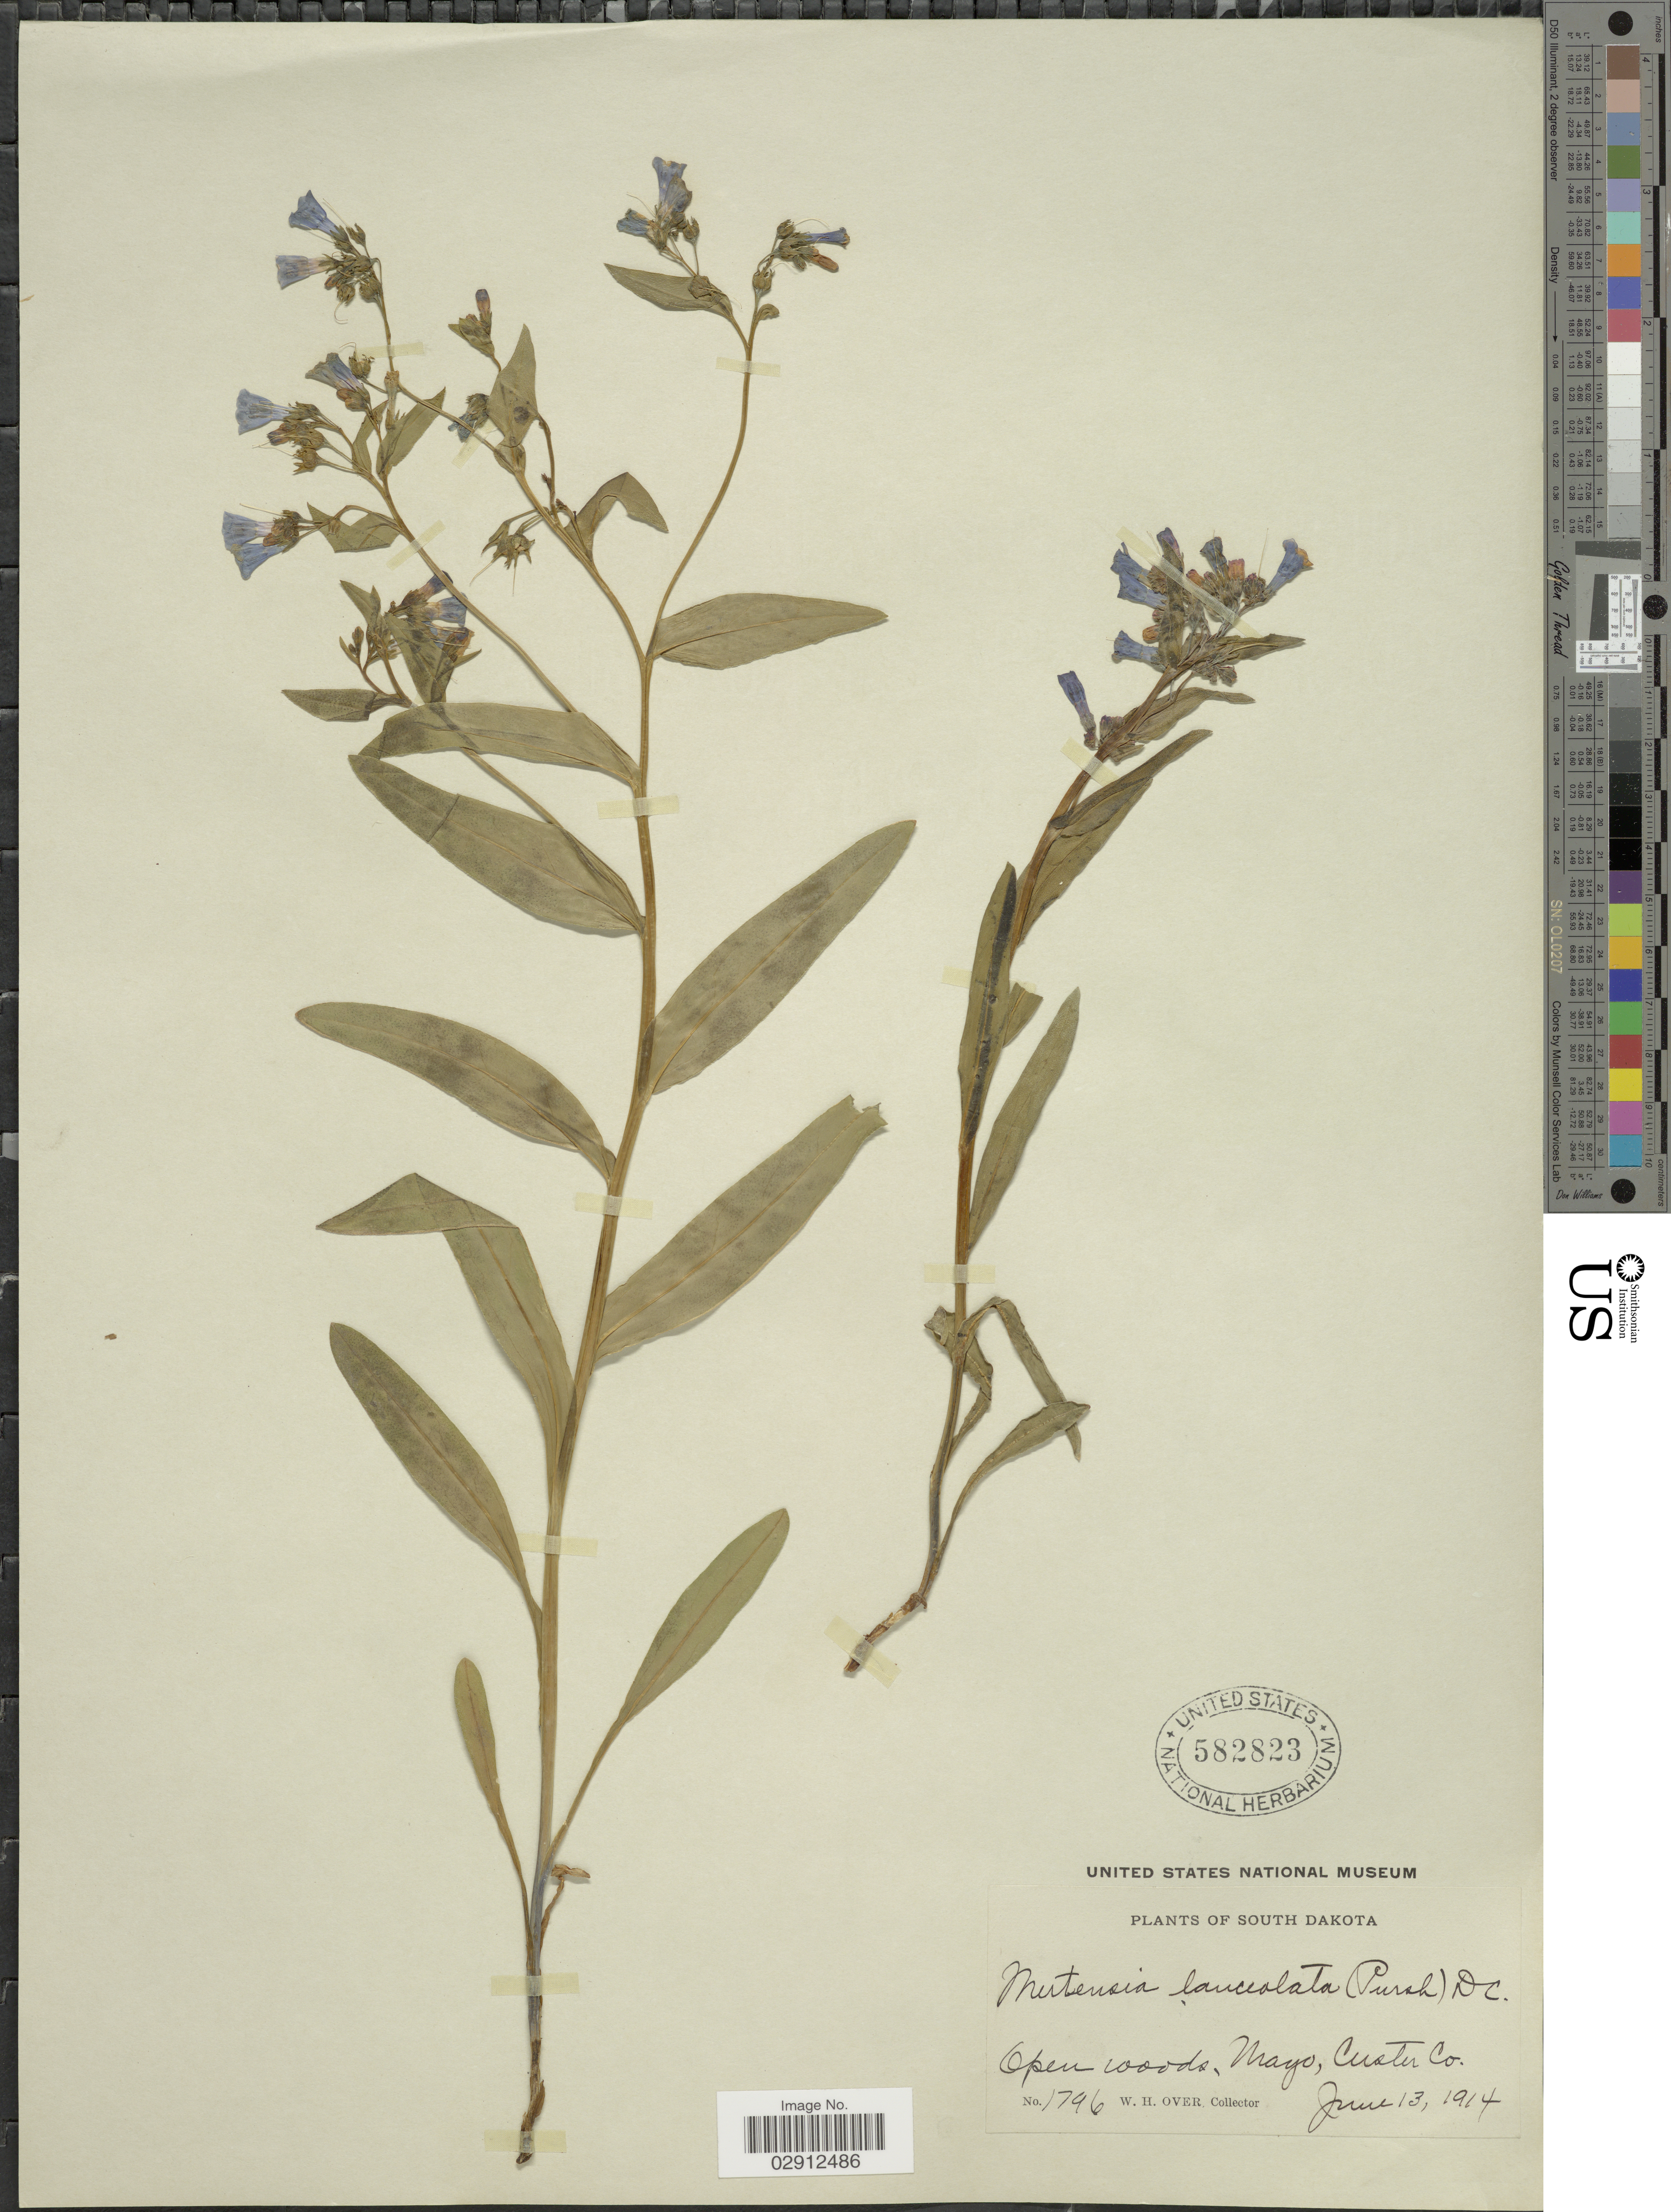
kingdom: Plantae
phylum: Tracheophyta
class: Magnoliopsida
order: Boraginales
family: Boraginaceae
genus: Mertensia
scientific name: Mertensia lanceolata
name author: (Pursh) DC. ex A. DC.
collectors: W. Over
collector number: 1796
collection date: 1914-06-13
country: United States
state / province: South Dakota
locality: Open woods, Mayo, Custer Co.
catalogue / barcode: US 582823